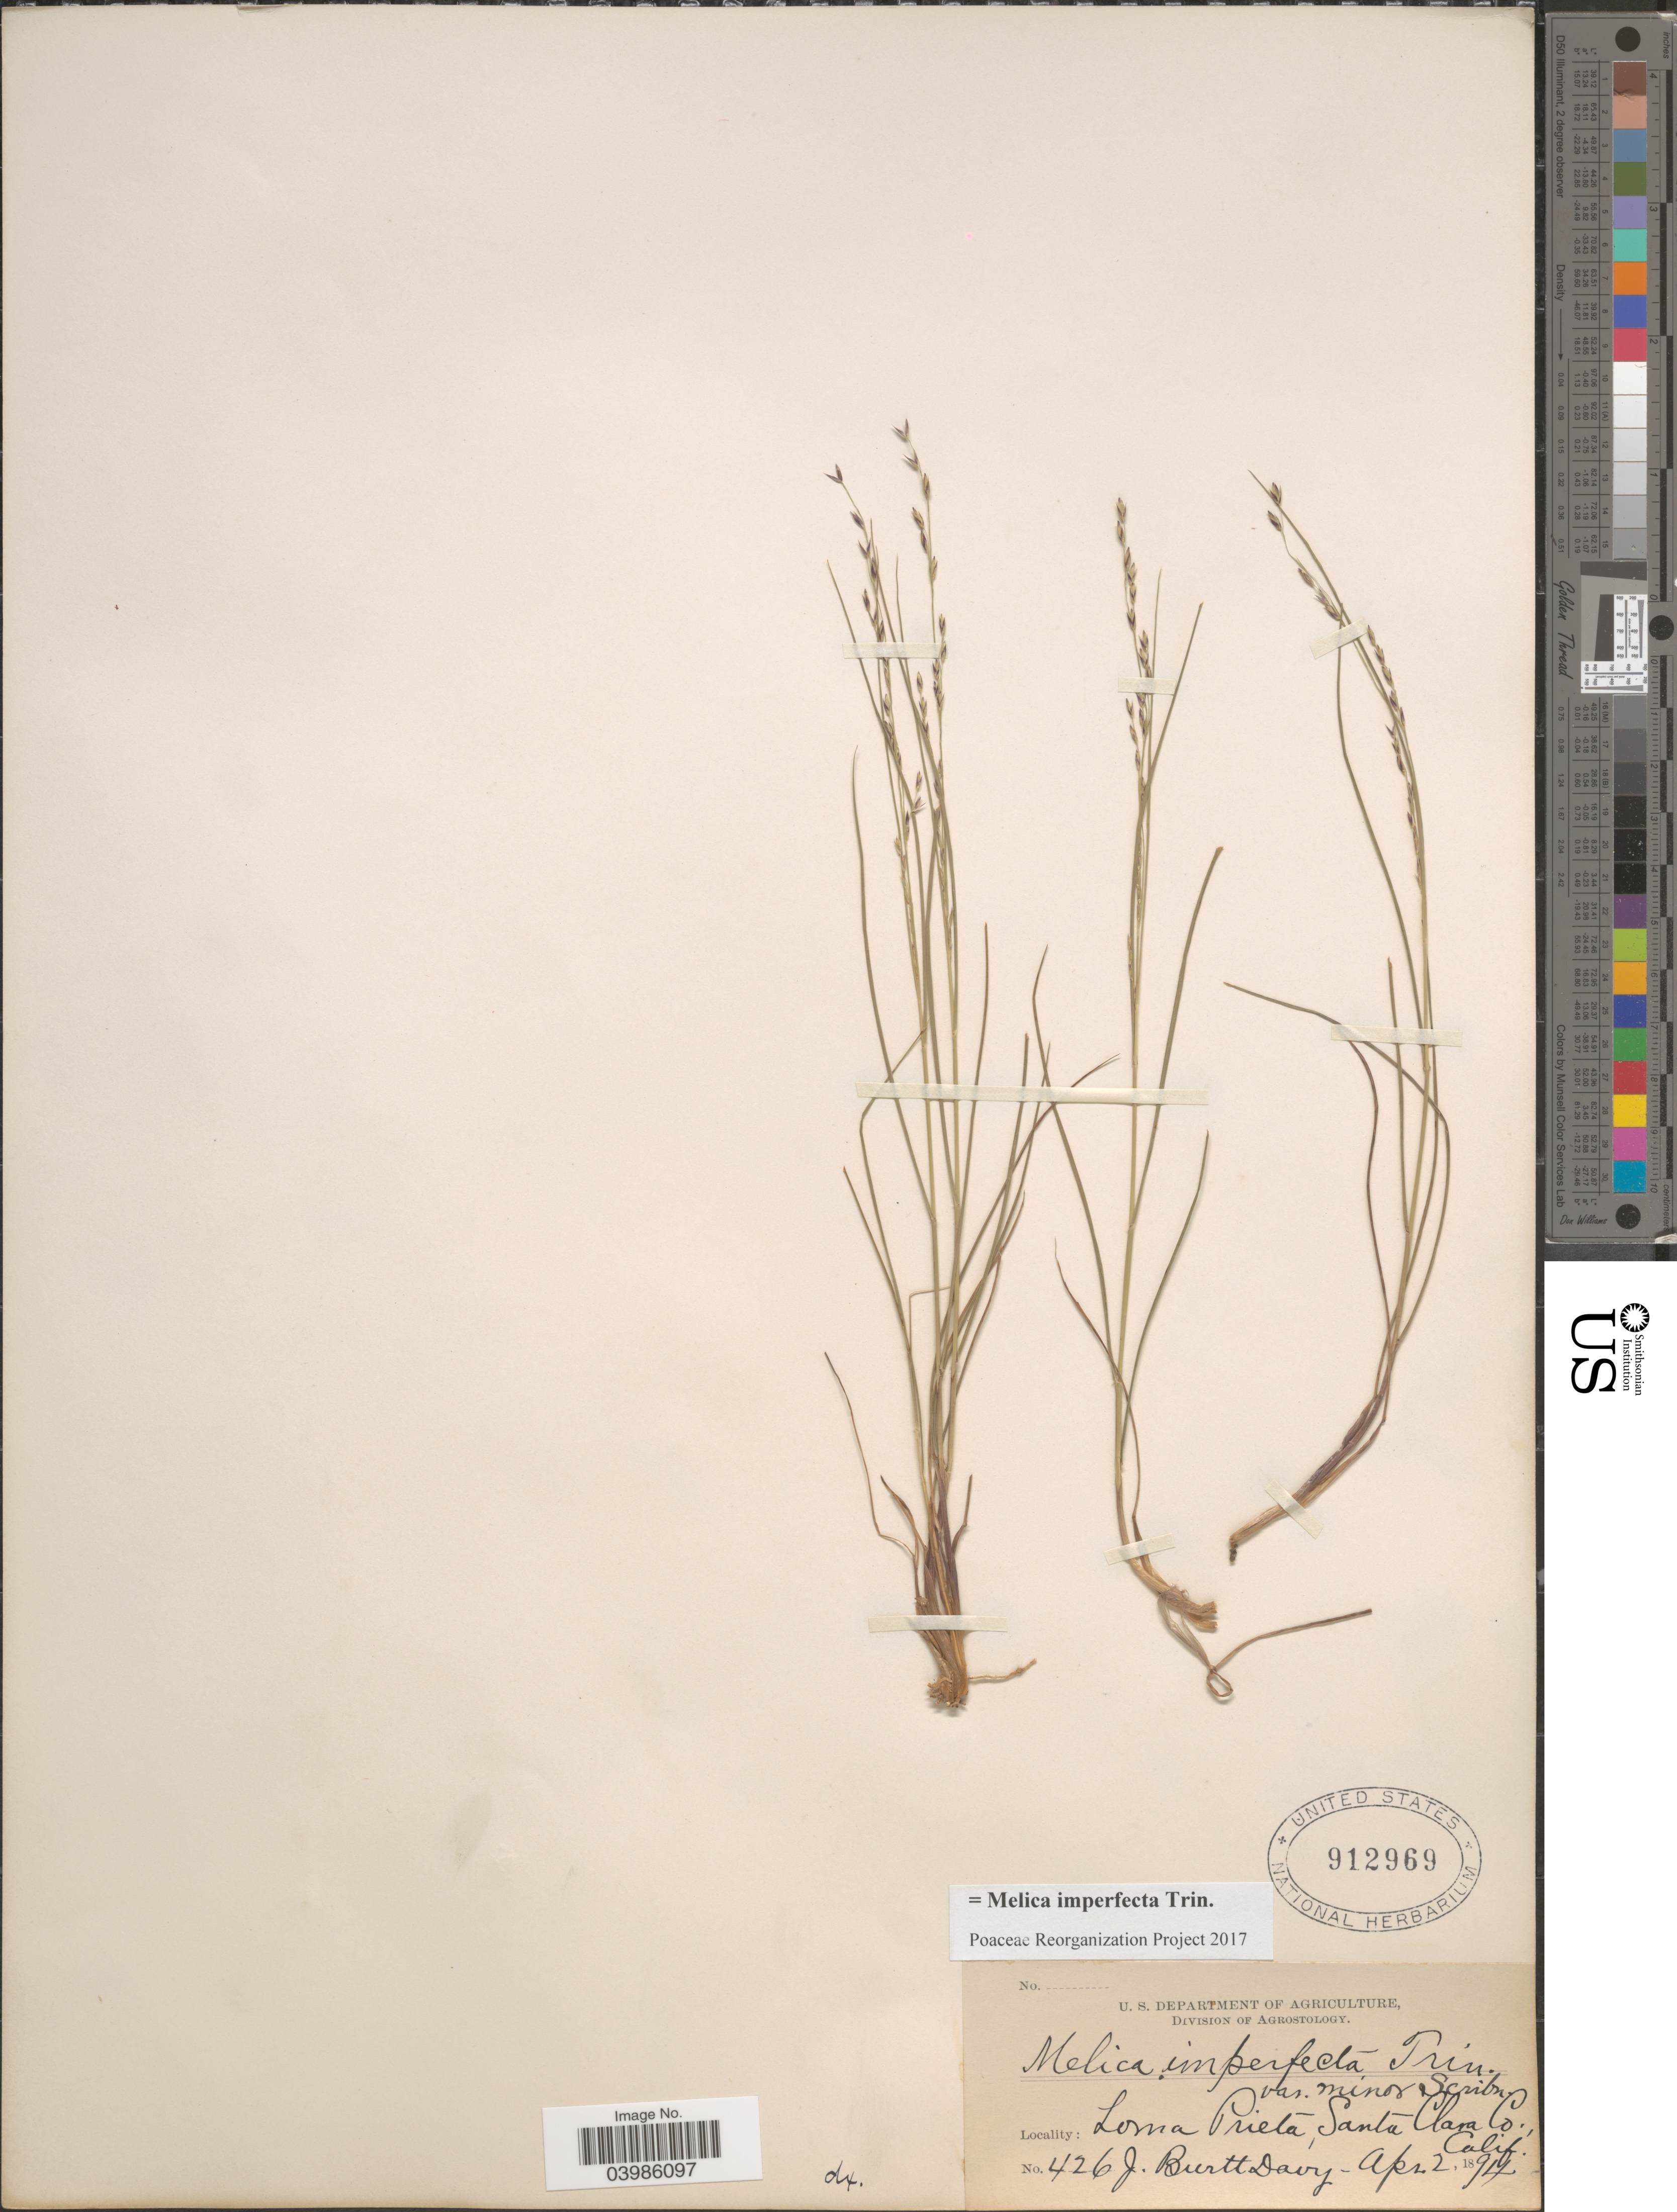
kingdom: Plantae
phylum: Tracheophyta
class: Liliopsida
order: Poales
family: Poaceae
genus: Melica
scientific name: Melica imperfecta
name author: Trin.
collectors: J. Burtt Davy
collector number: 426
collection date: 1894-04-02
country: United States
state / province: California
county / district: Santa Clara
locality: Loma Prieta, Santa Clara Co.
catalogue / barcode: US 912969